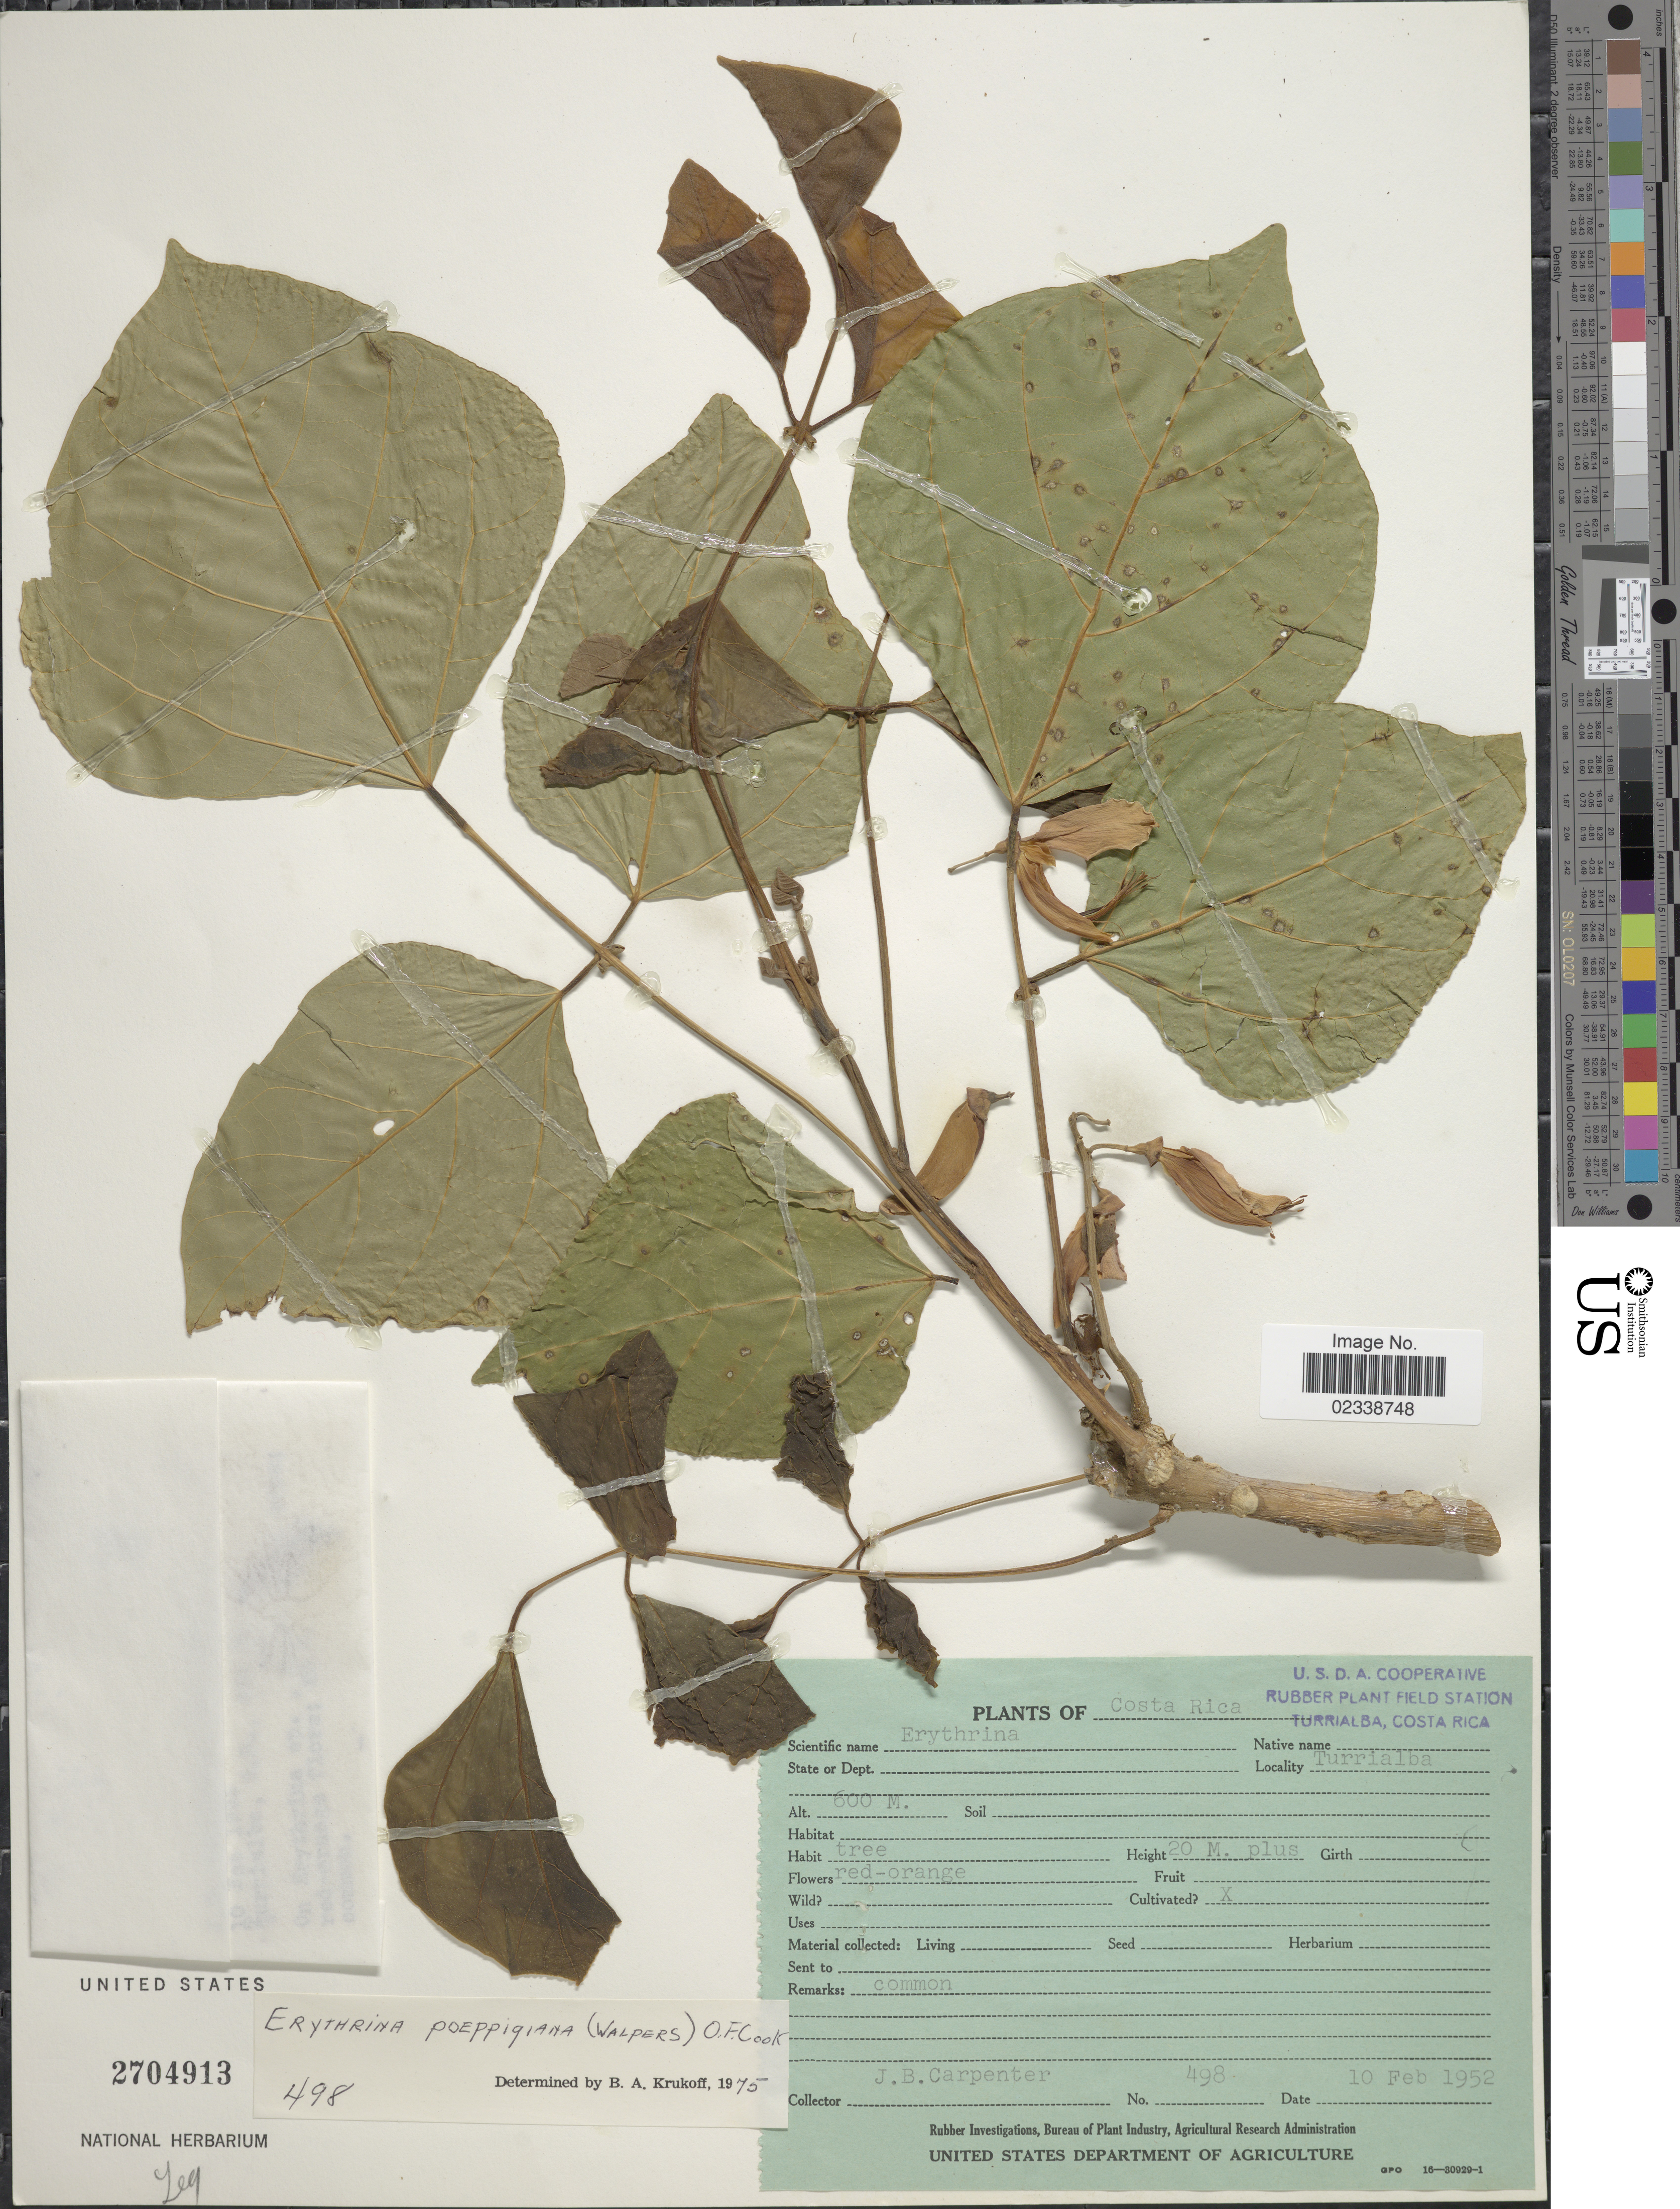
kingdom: Plantae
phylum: Tracheophyta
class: Magnoliopsida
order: Fabales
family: Fabaceae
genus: Erythrina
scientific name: Erythrina poeppigiana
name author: (Walp.) O.F. Cook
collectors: J. Carpenter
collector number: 498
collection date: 1952-02-10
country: Costa Rica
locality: Turrialba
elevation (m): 600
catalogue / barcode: US 2704913